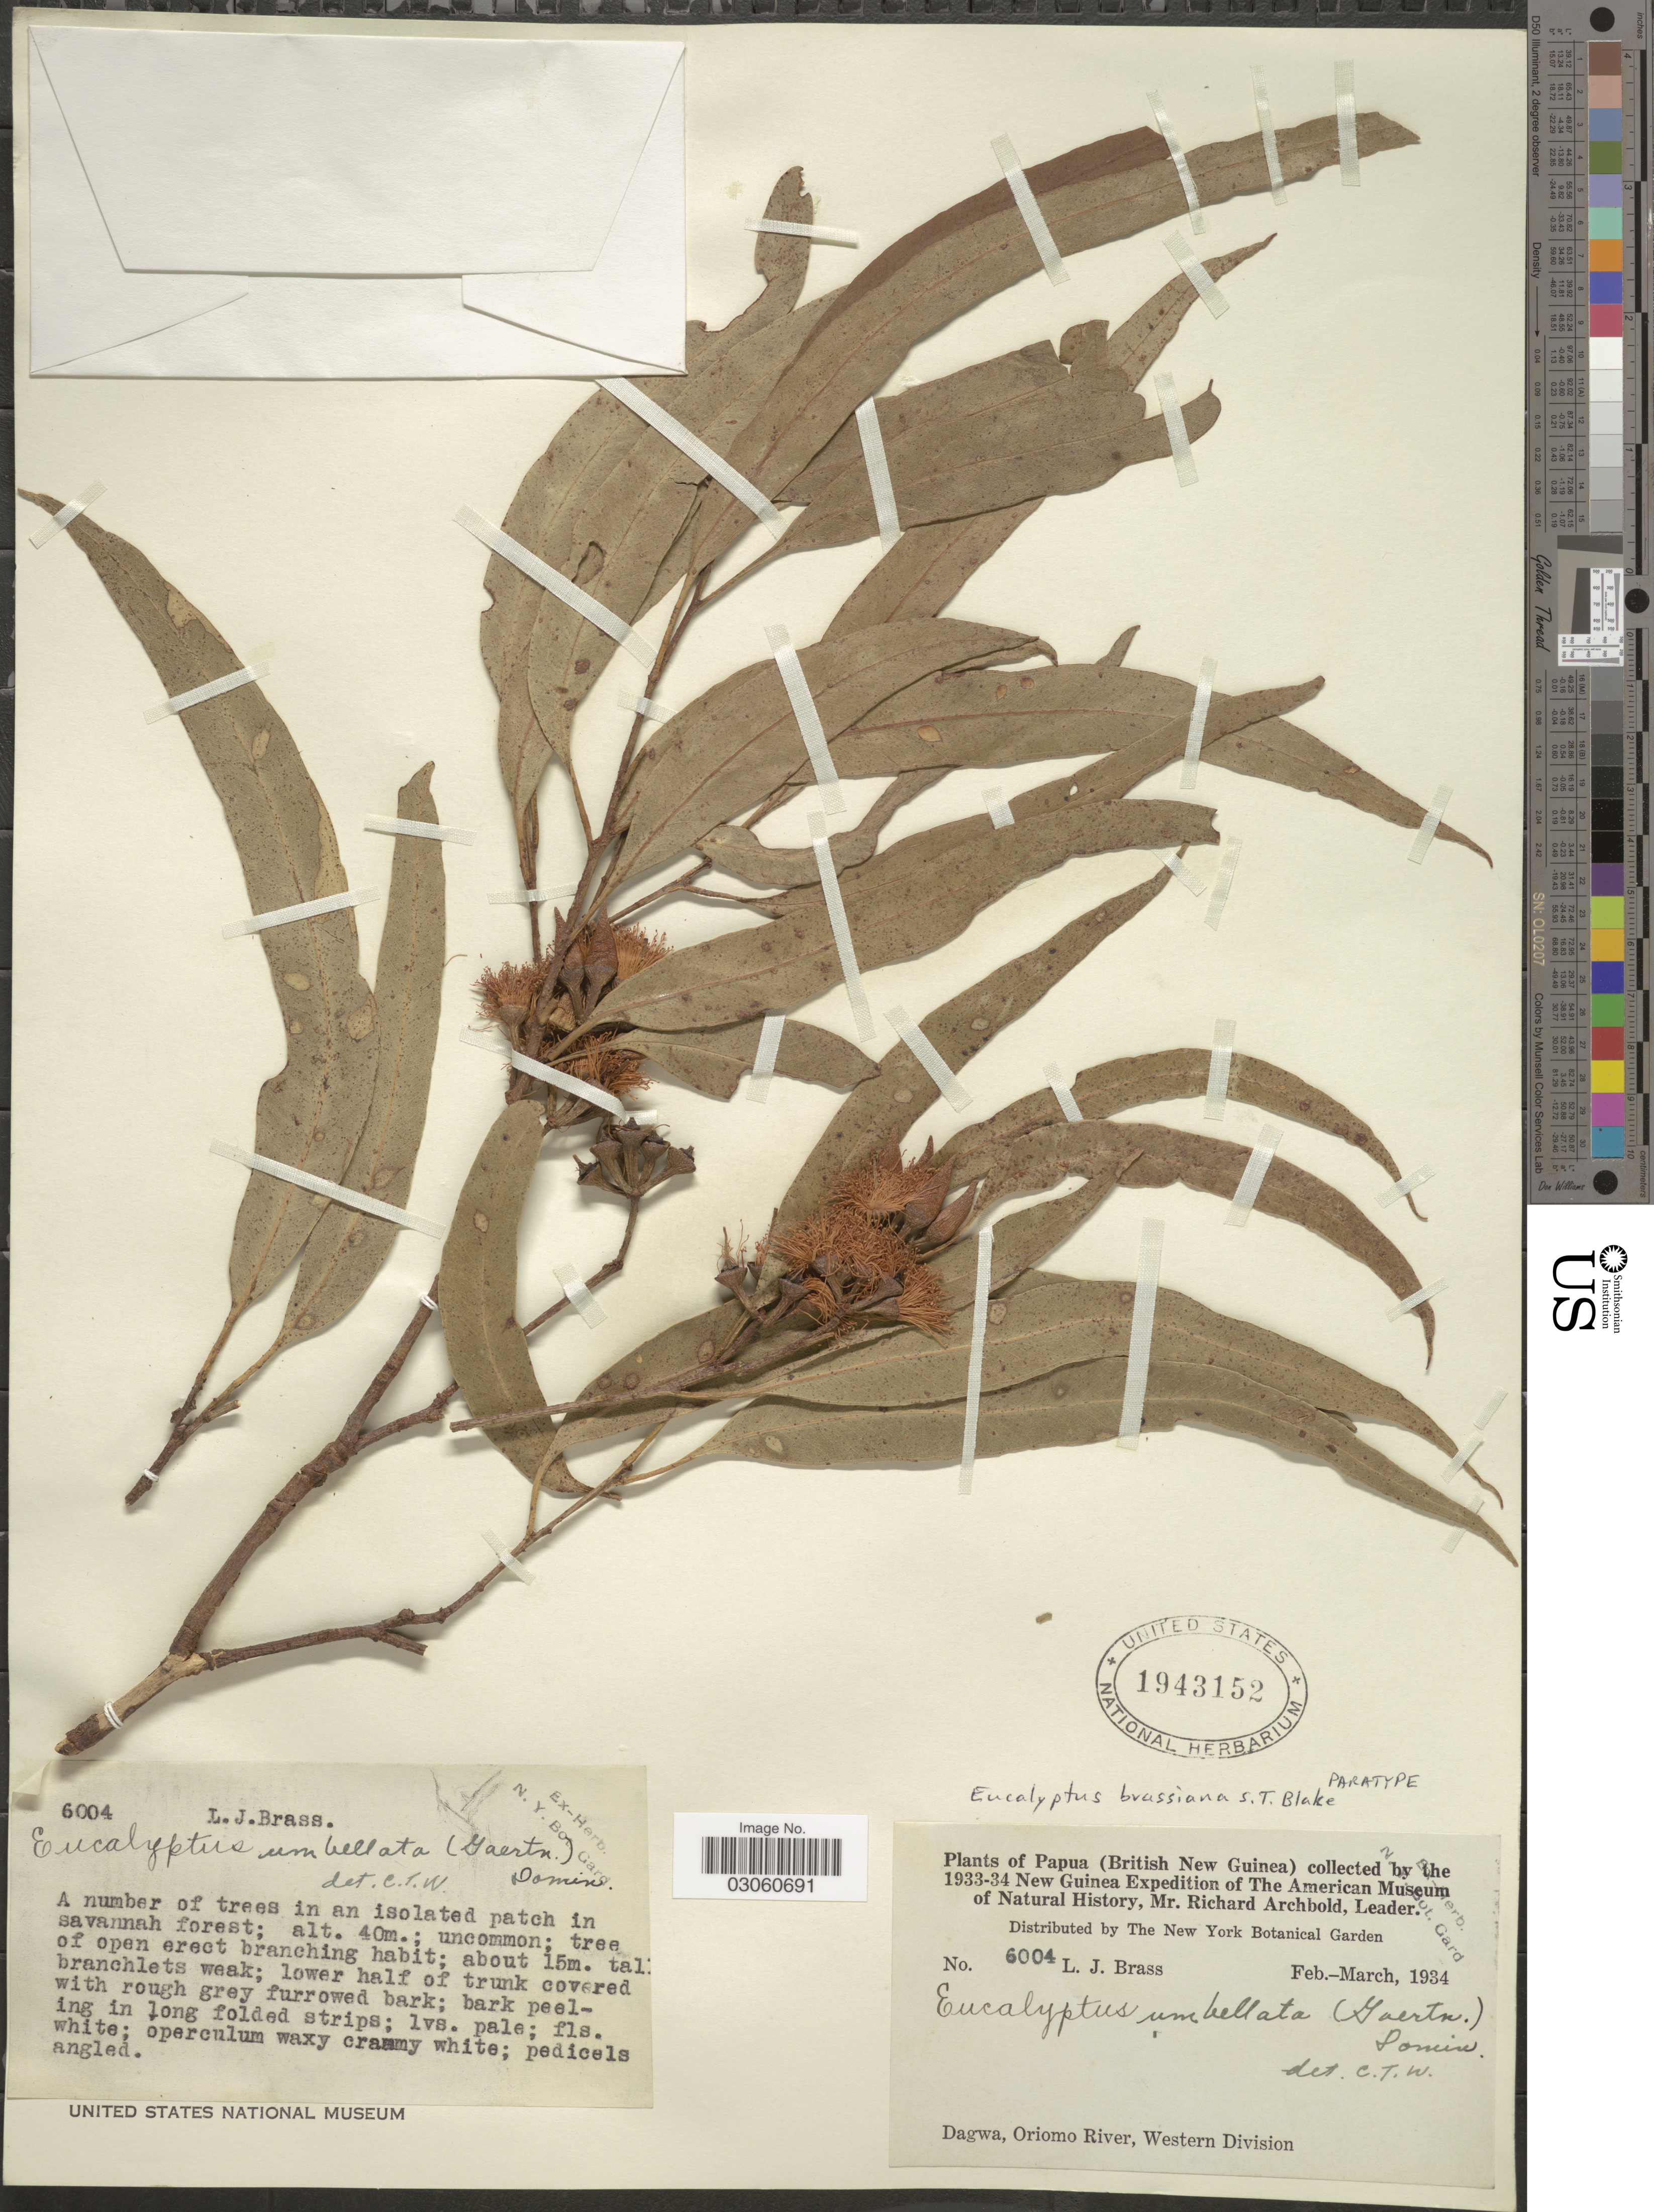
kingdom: Plantae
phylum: Tracheophyta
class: Magnoliopsida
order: Myrtales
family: Myrtaceae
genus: Eucalyptus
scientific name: Eucalyptus brassiana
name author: S.T. Blake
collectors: L. J. Brass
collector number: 6004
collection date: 1934-02/1934-03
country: Papua New Guinea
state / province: Manus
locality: Papua (British New Guinea). Dagwa, Oriomo River, Western Division.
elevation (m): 40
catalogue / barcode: US 1943152